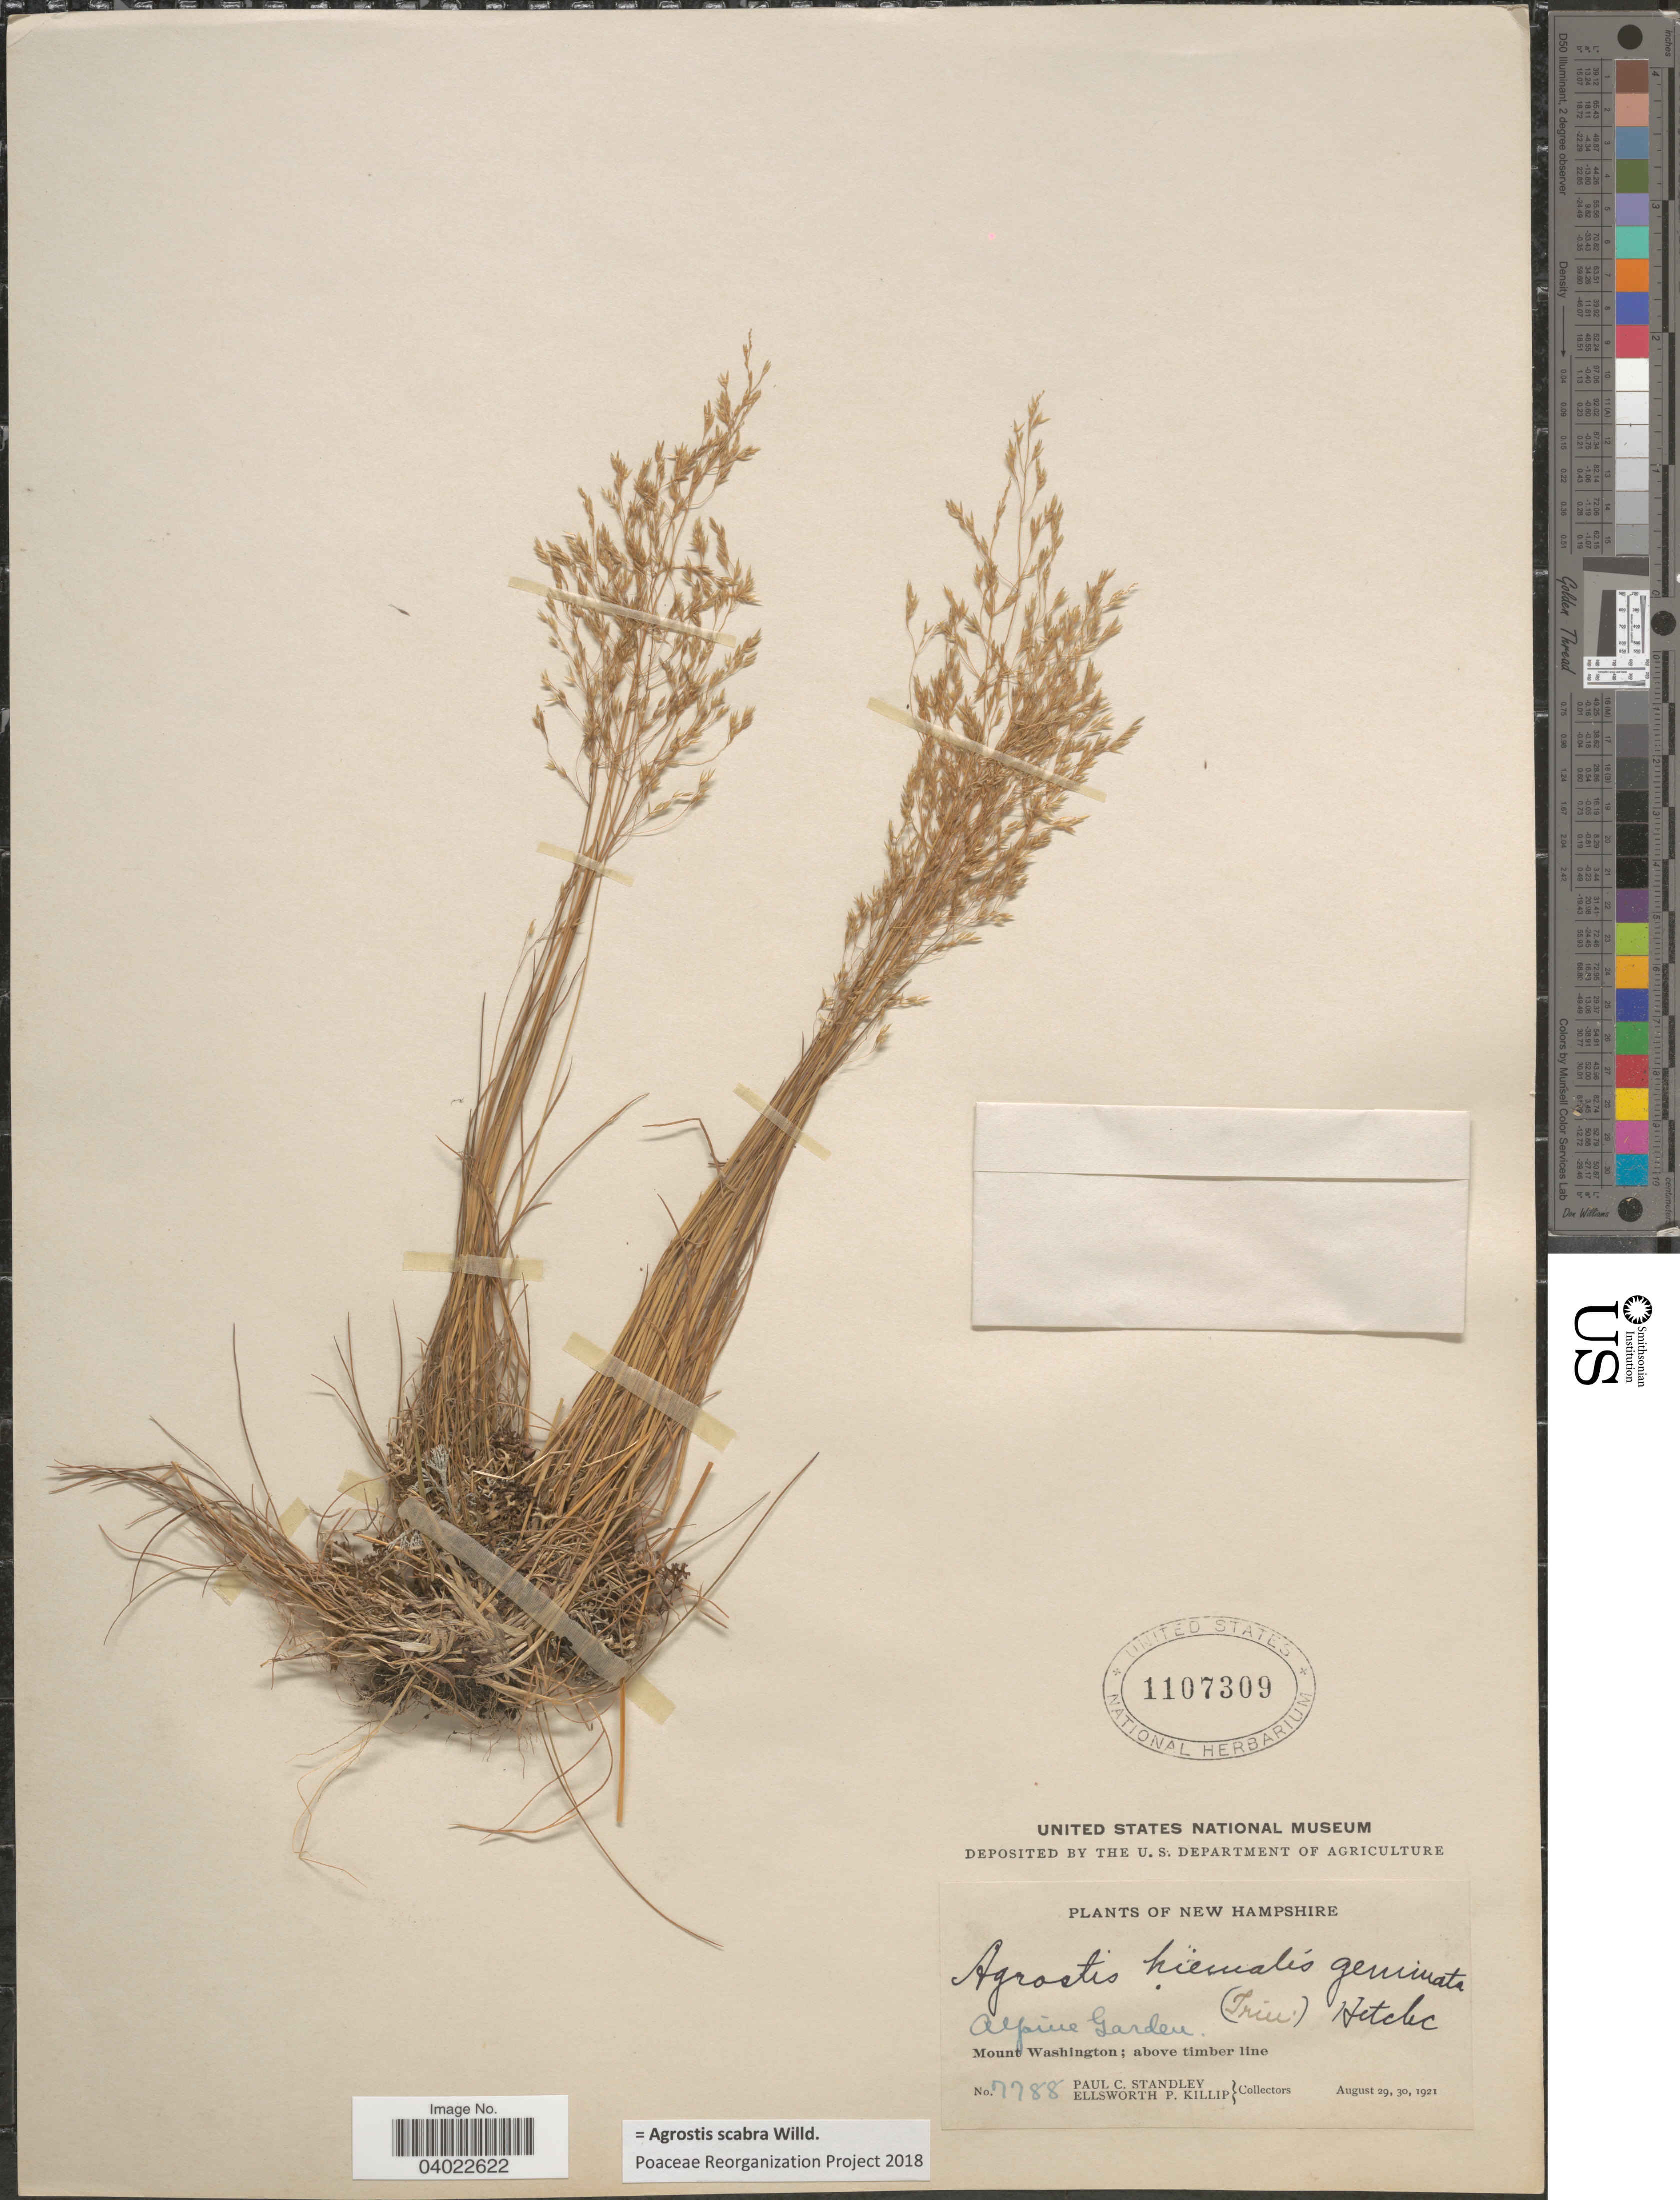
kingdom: Plantae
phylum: Tracheophyta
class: Liliopsida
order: Poales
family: Poaceae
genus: Agrostis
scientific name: Agrostis scabra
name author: Willd.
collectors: P. C. Standley & E. P. Killip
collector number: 7788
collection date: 1921-08-29/1921-08-30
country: United States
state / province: New Hampshire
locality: Alpine Garden. Mount Washington; above timber line.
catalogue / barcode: US 1107309